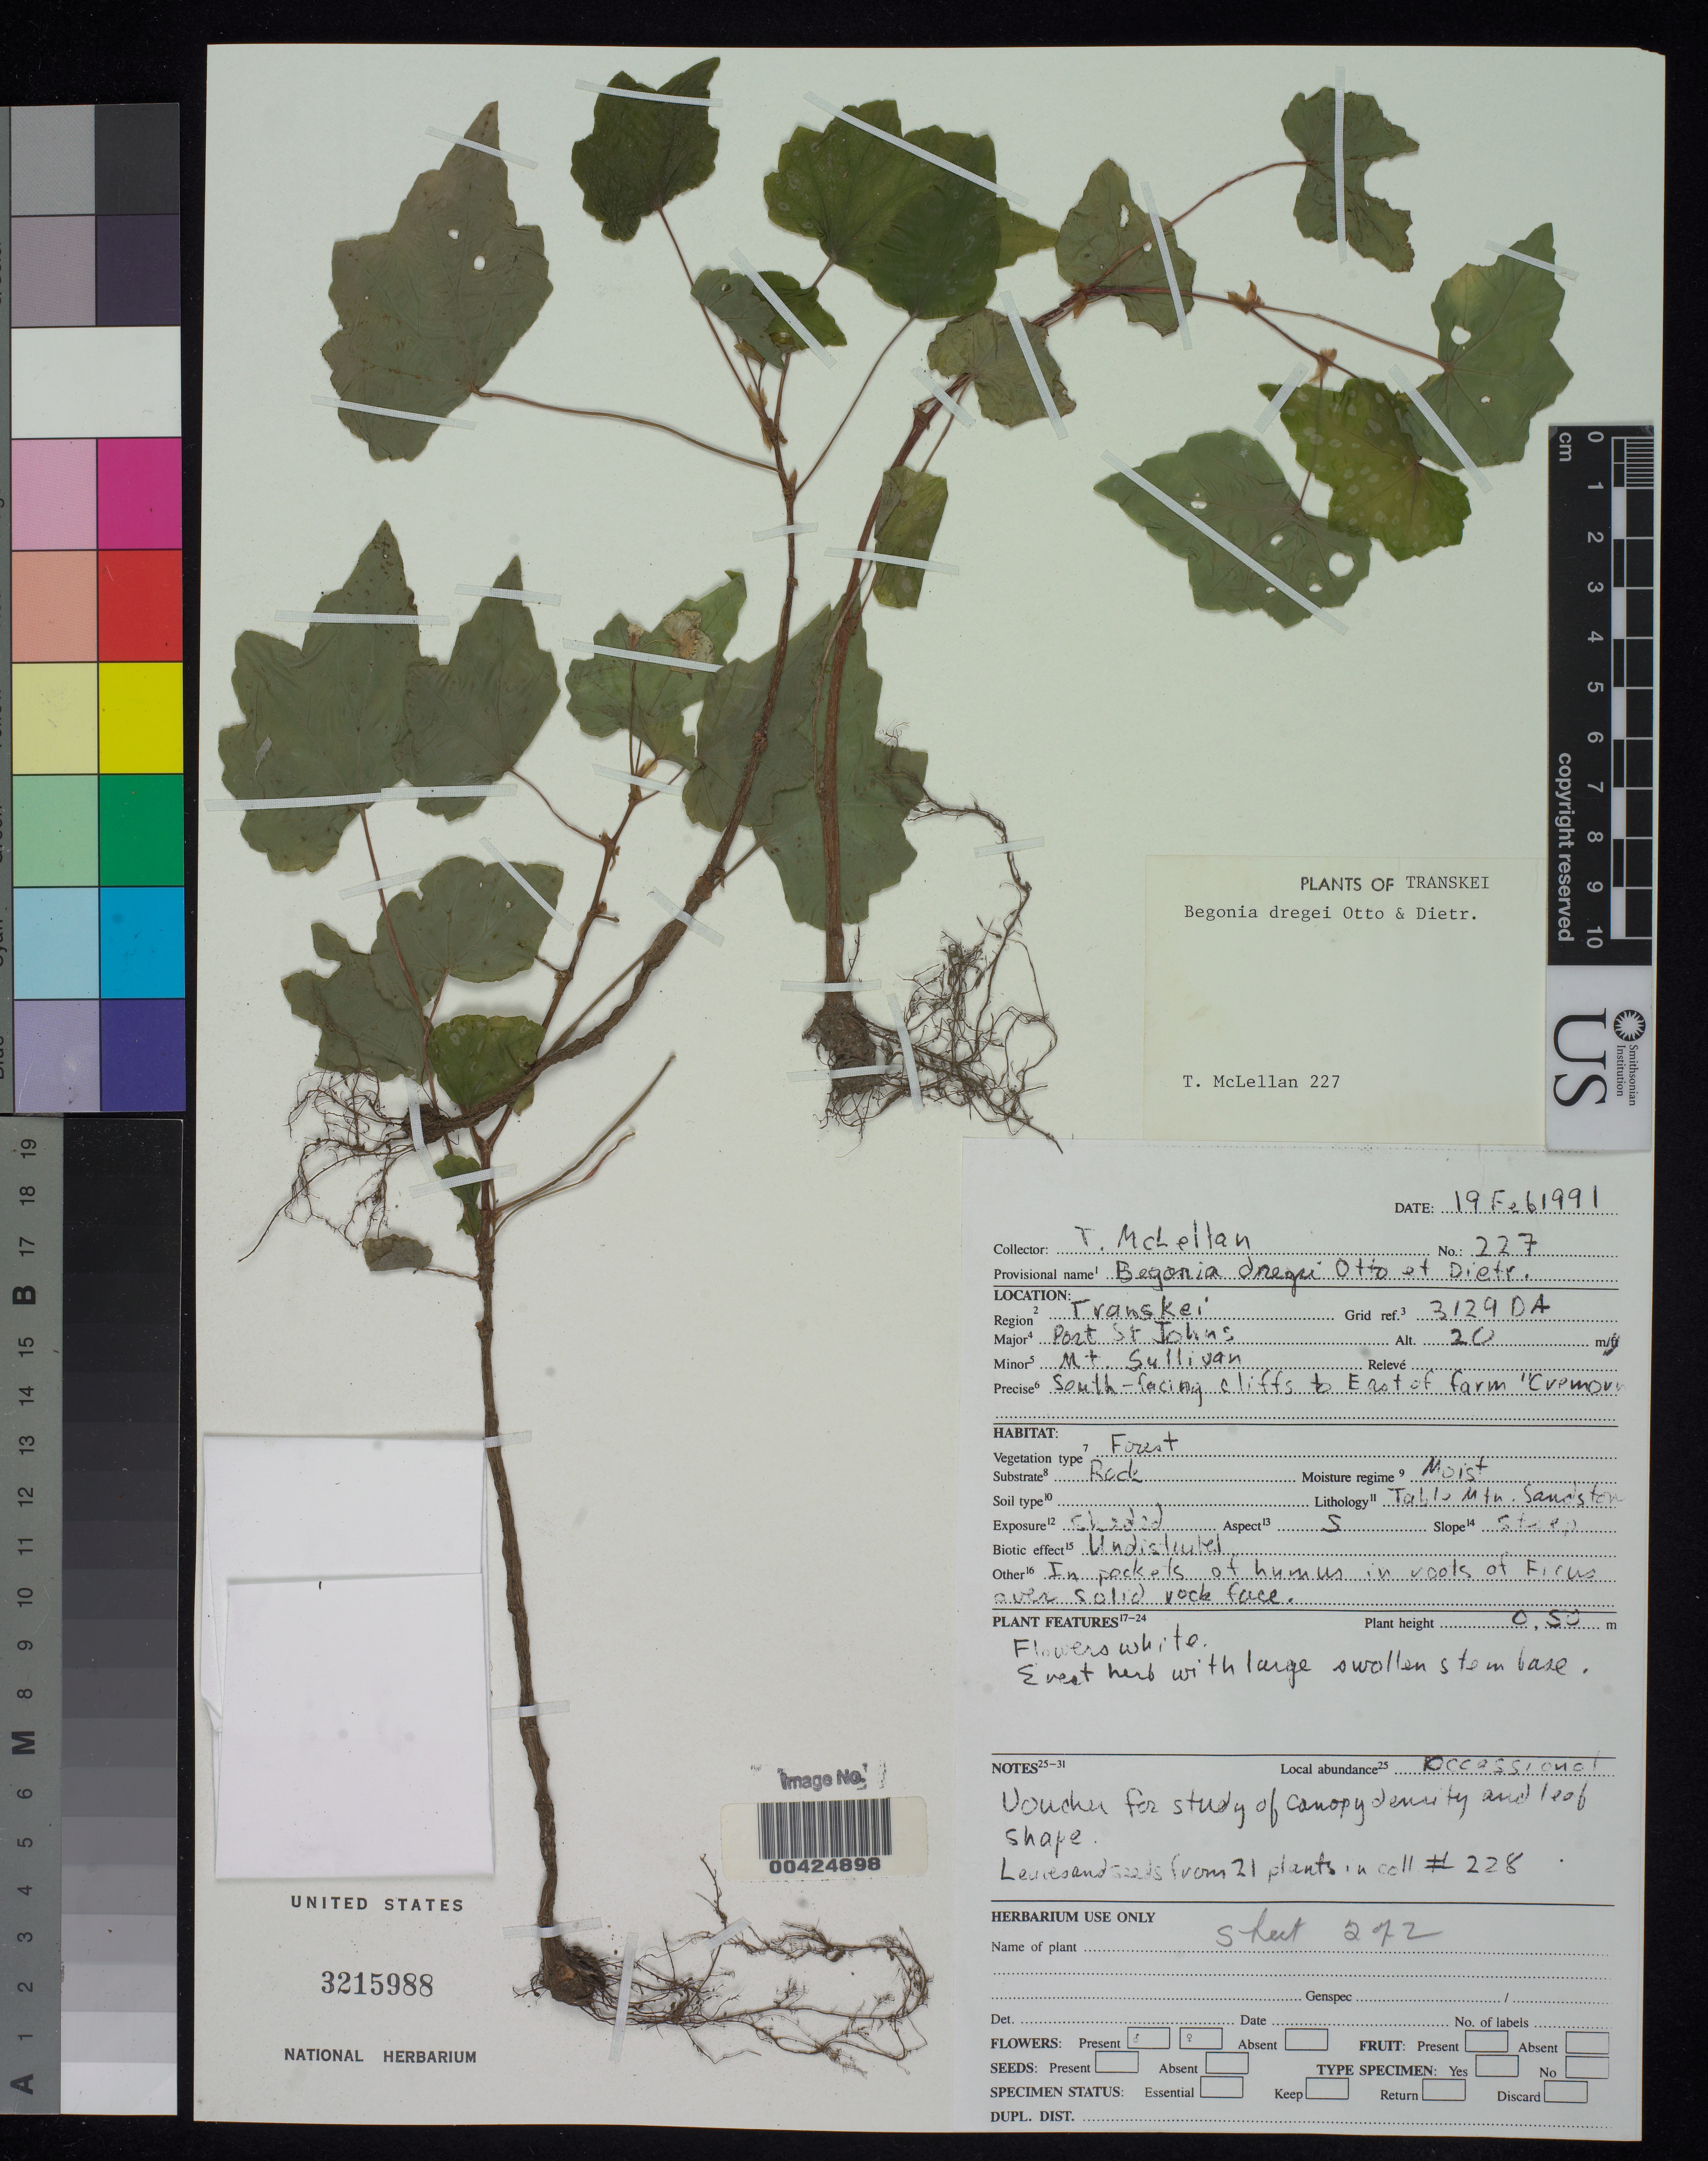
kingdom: Plantae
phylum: Tracheophyta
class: Magnoliopsida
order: Cucurbitales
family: Begoniaceae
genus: Begonia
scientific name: Begonia dregei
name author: Otto & D. Dietr.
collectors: T. McLellan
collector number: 227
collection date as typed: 19 Feb 1991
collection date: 1991-02-19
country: South Africa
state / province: Eastern Cape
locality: Port St. Johns, Mt. Sullivan.Transkei.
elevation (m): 20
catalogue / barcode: US 3215988